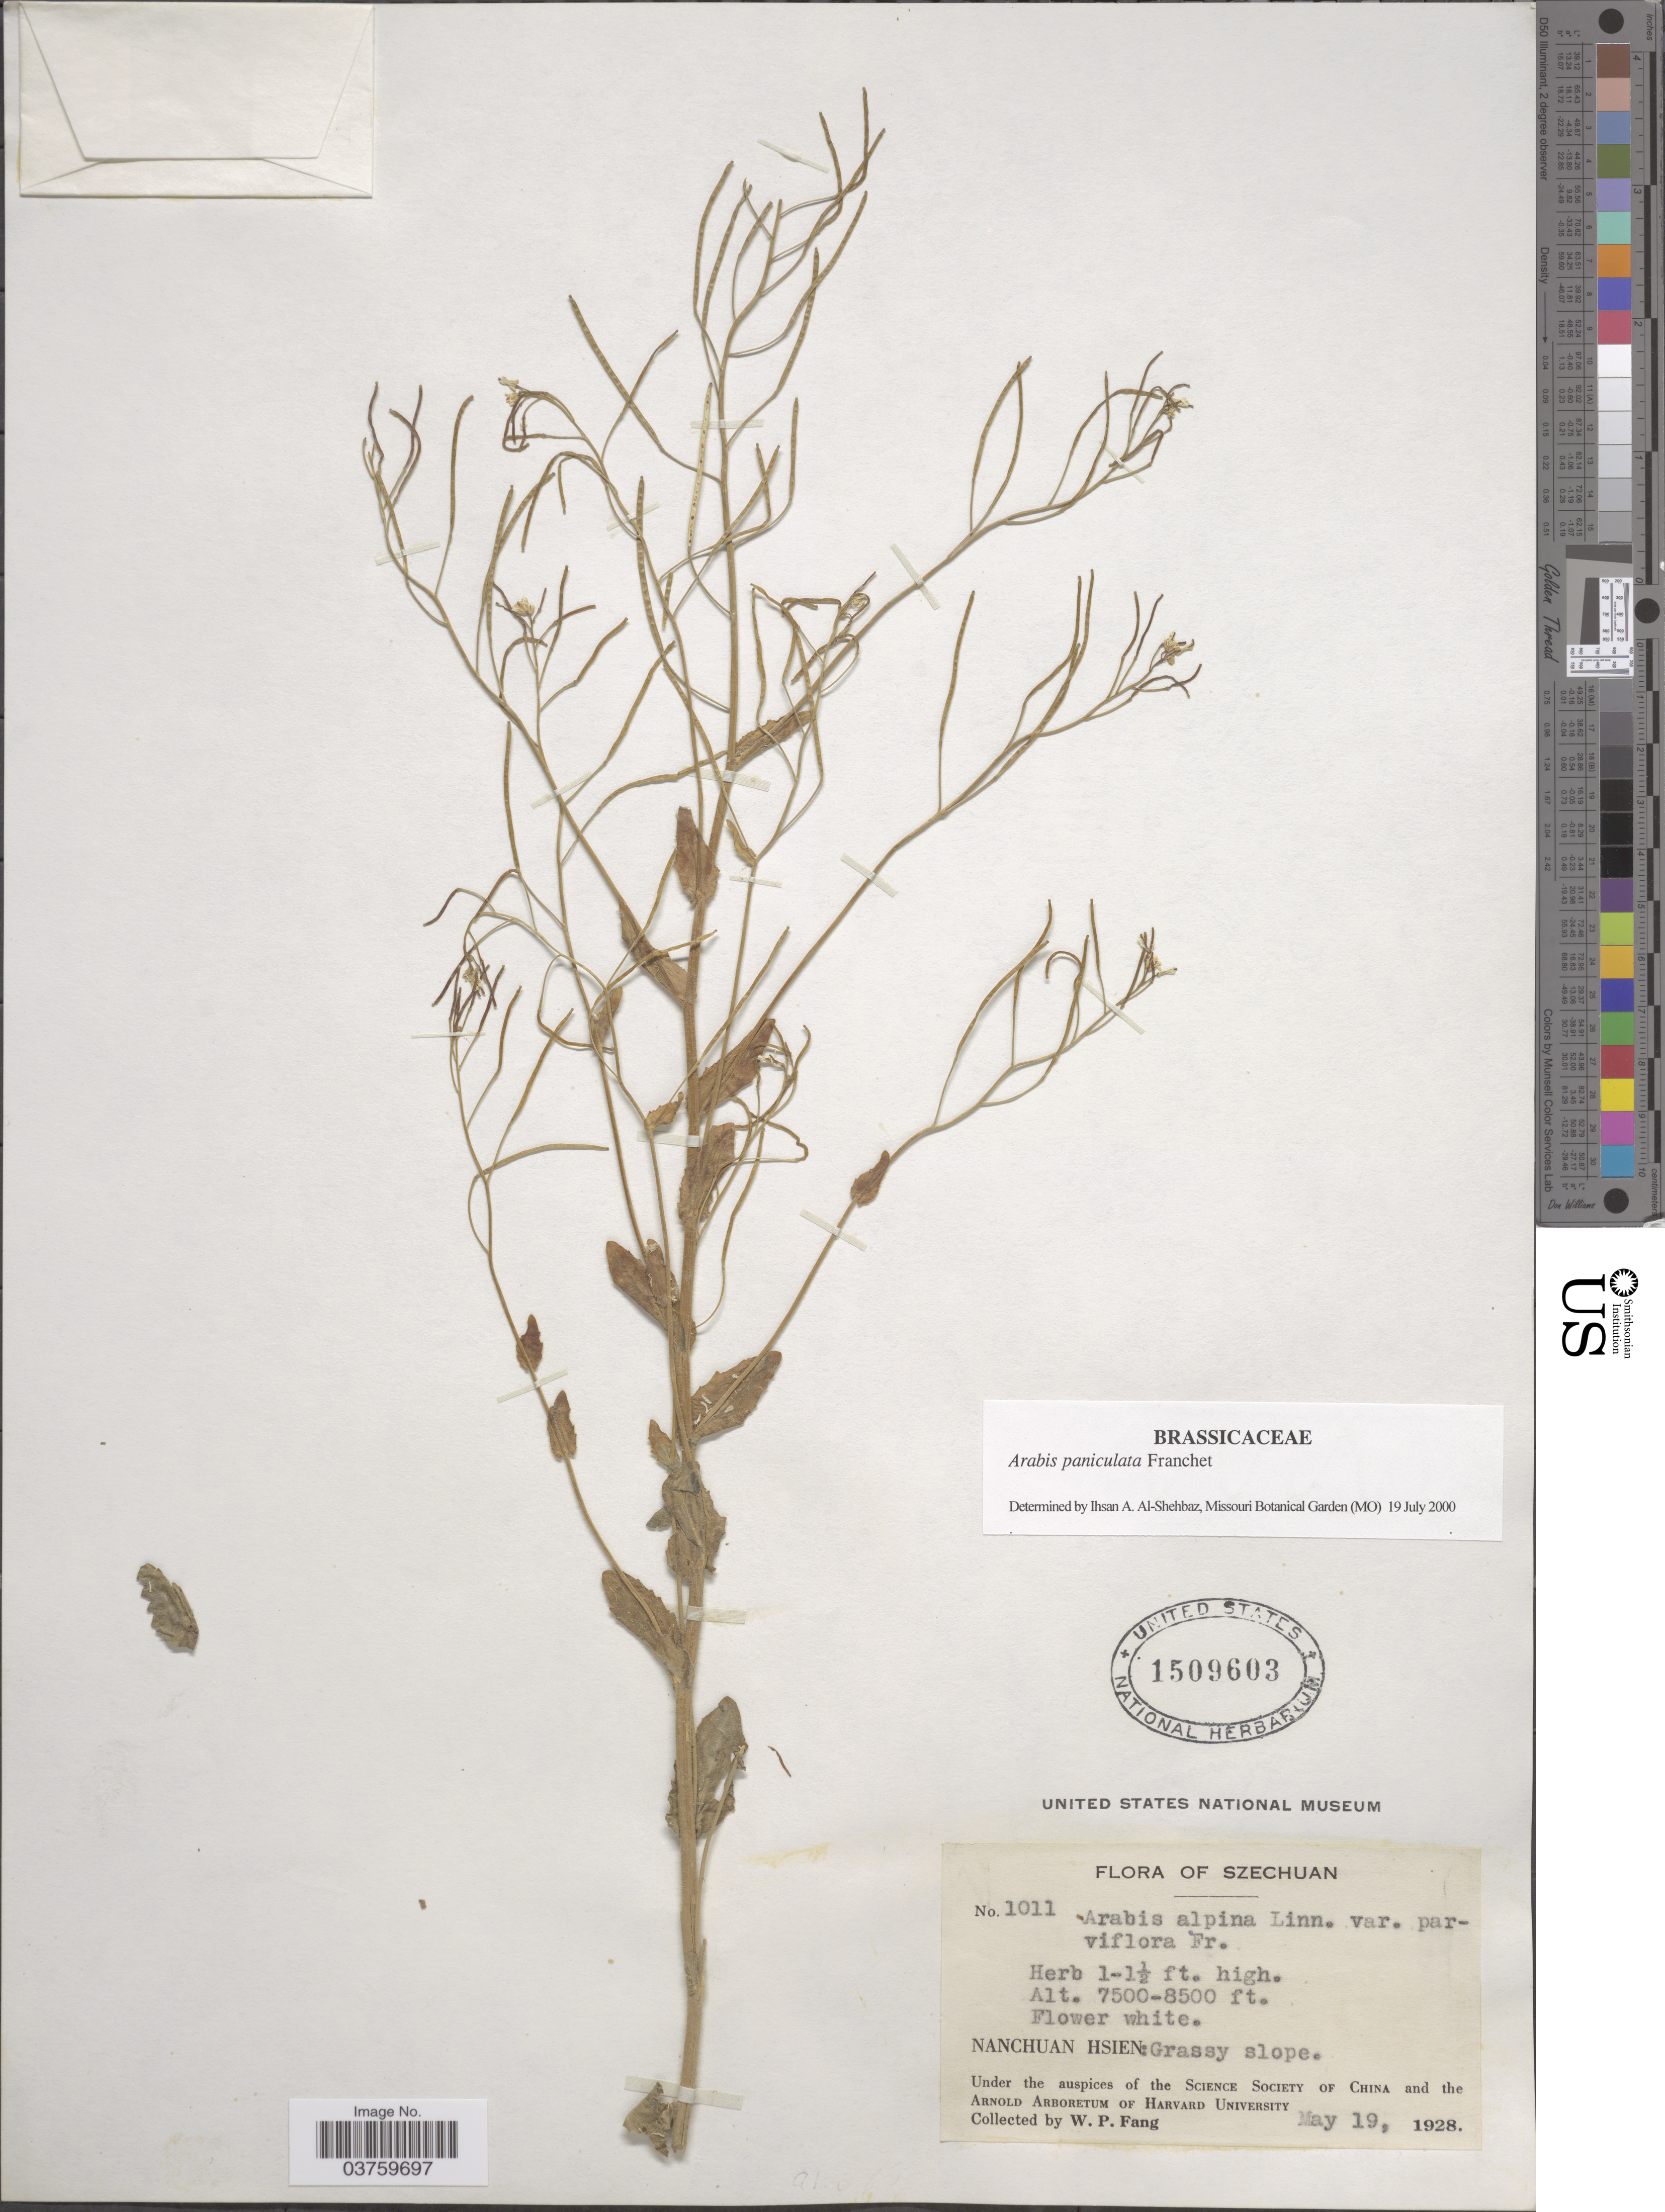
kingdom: Plantae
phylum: Tracheophyta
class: Magnoliopsida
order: Brassicales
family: Brassicaceae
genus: Arabis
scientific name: Arabis paniculata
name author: Franch.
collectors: W. P. Fang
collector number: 1011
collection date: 1928-05-19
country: China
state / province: Sichuan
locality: Szechuan. Nanchuan Hsien: Grassy slope.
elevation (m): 2286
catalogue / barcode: US 1509603